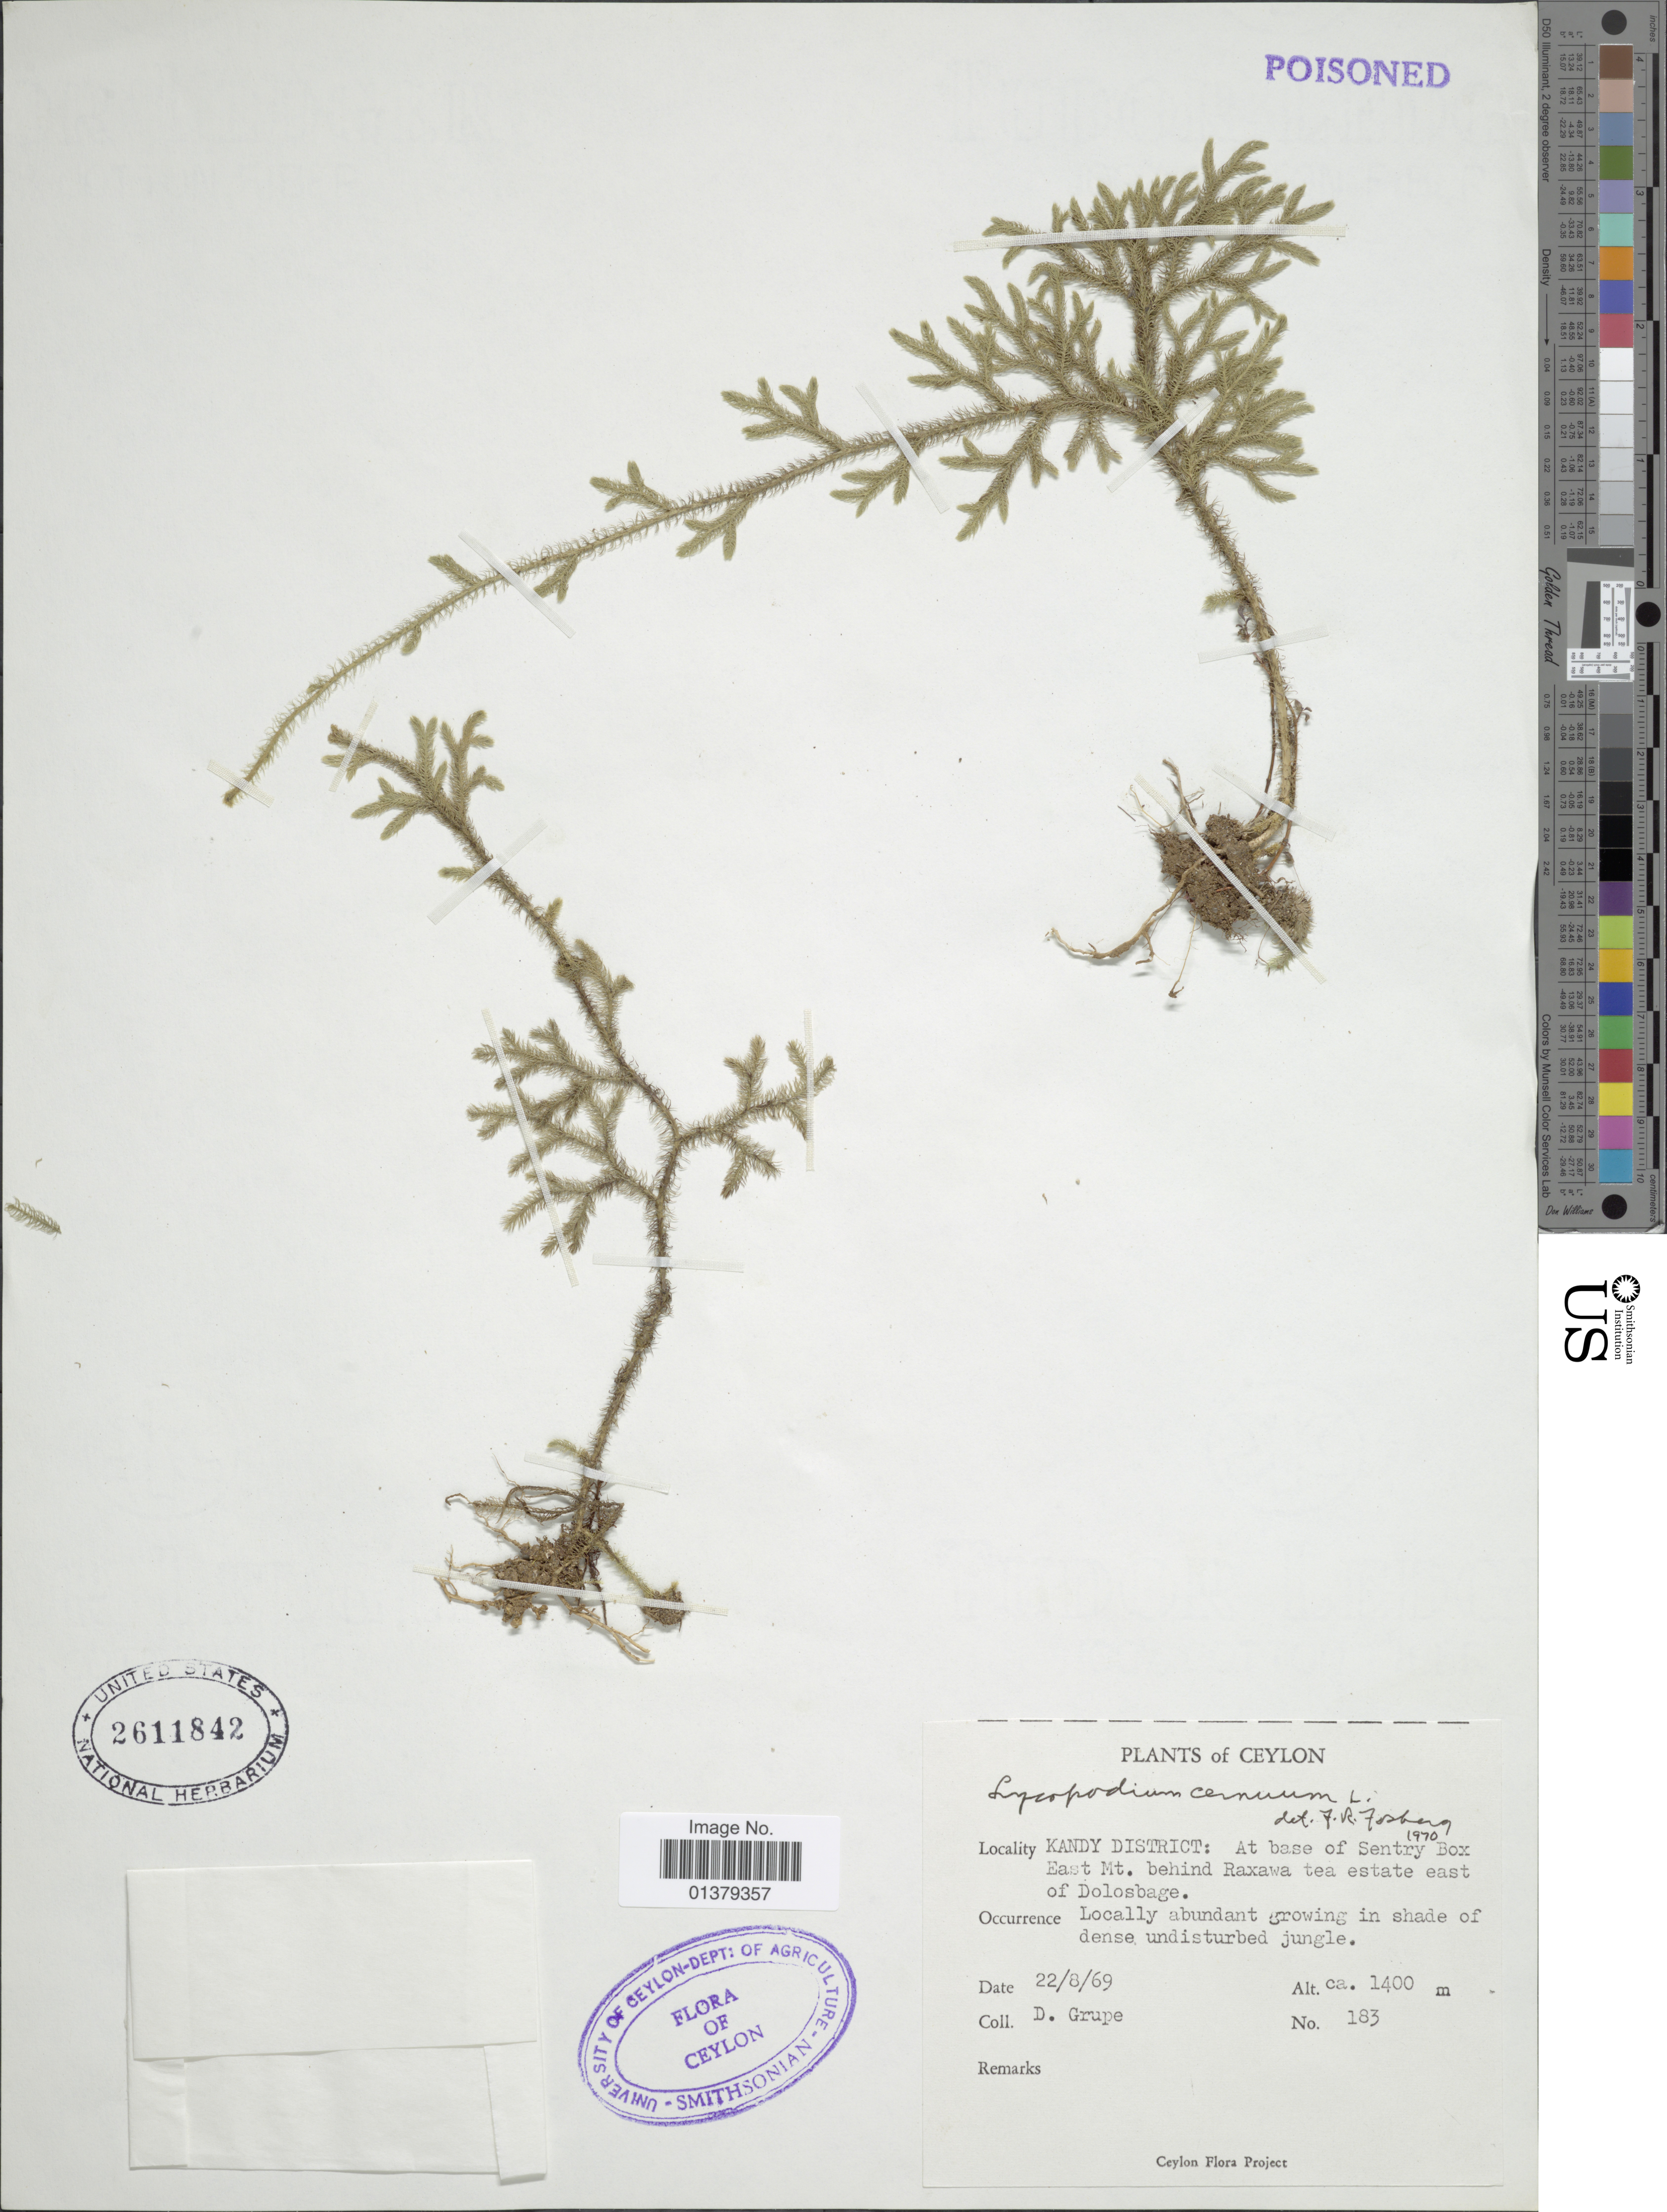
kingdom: Plantae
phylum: Tracheophyta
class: Lycopodiopsida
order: Lycopodiales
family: Lycopodiaceae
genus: Palhinhaea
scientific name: Palhinhaea cernua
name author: (L.) Vasc. & Franco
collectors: D. Grupe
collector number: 183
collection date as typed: Transcribed d/m/y: 22/8/69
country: Sri Lanka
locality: Ceylon, Kandy District: At base of Sentry Box East Mt behind Raxawa tea estate east of Dolosbage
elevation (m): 1400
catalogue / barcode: US 2611842